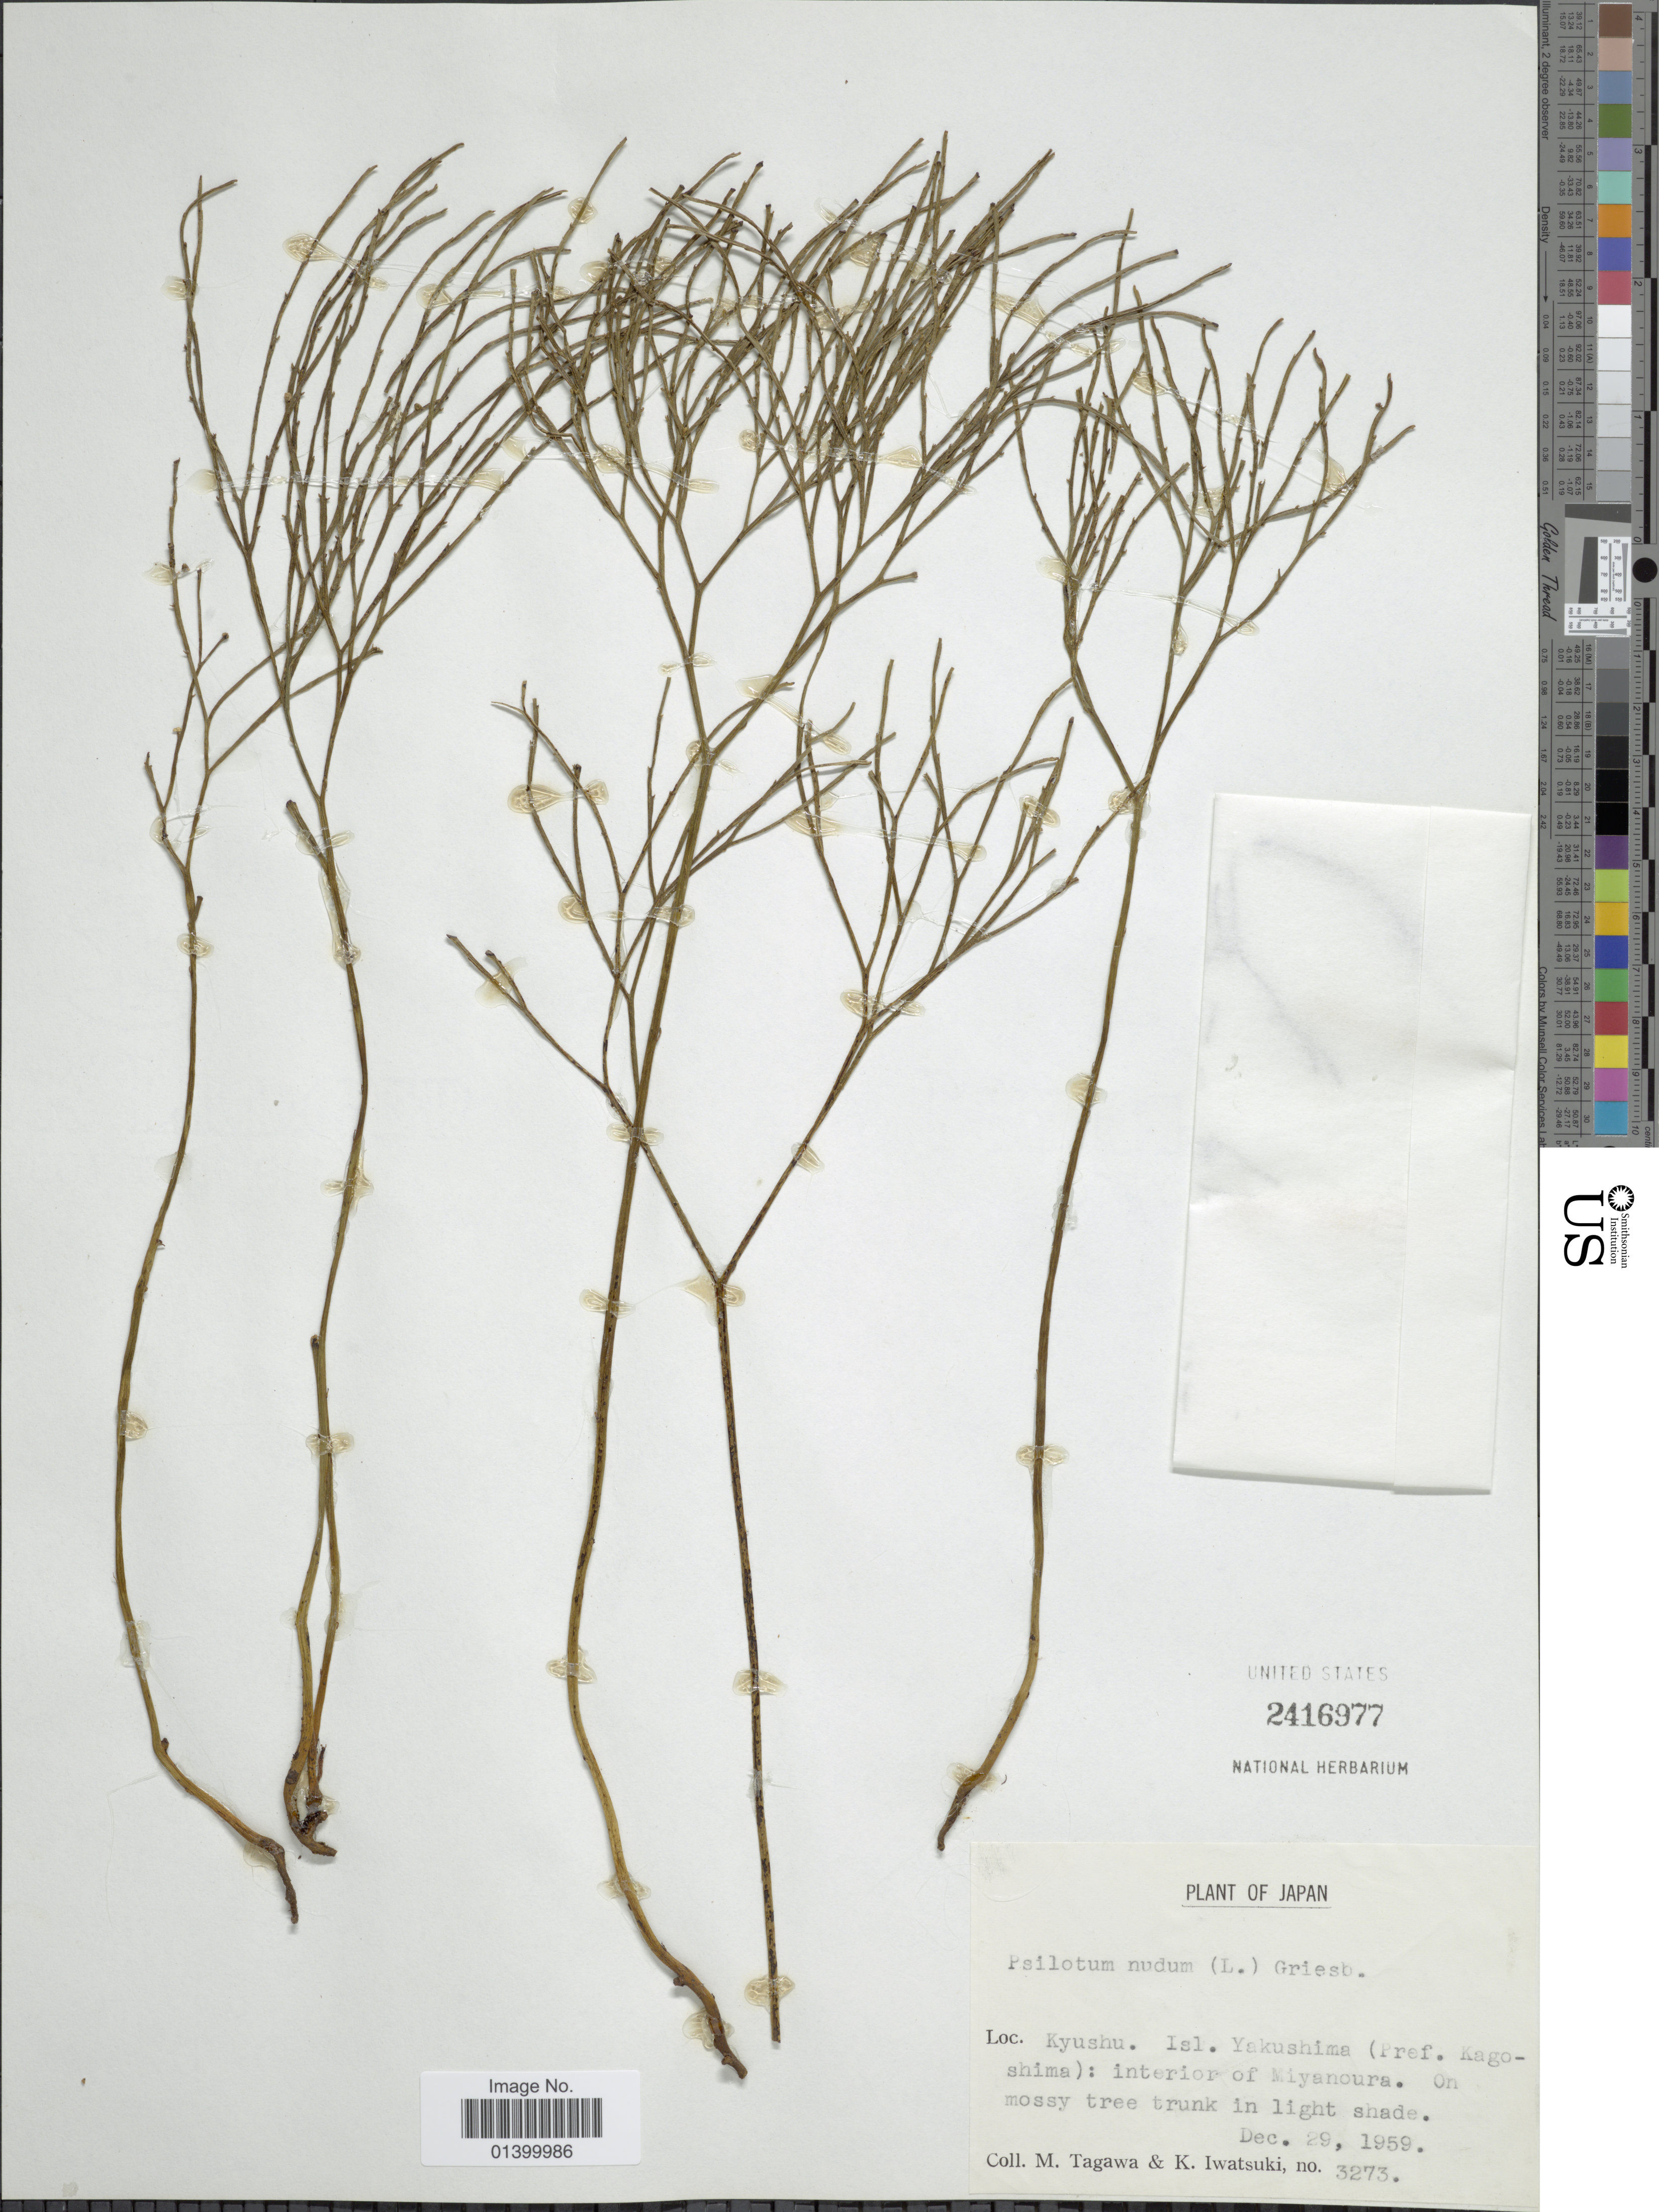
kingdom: Plantae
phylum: Tracheophyta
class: Polypodiopsida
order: Psilotales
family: Psilotaceae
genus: Psilotum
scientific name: Psilotum nudum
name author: (L.) P. Beauv.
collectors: M. Tagawa & K. Iwatsuki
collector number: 3273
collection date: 1959-12-29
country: Japan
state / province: Kagosima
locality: Kyushu. Isl. Yakushima (Pref. Kago-shima): interior of Miyanoura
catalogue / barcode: US 2416977